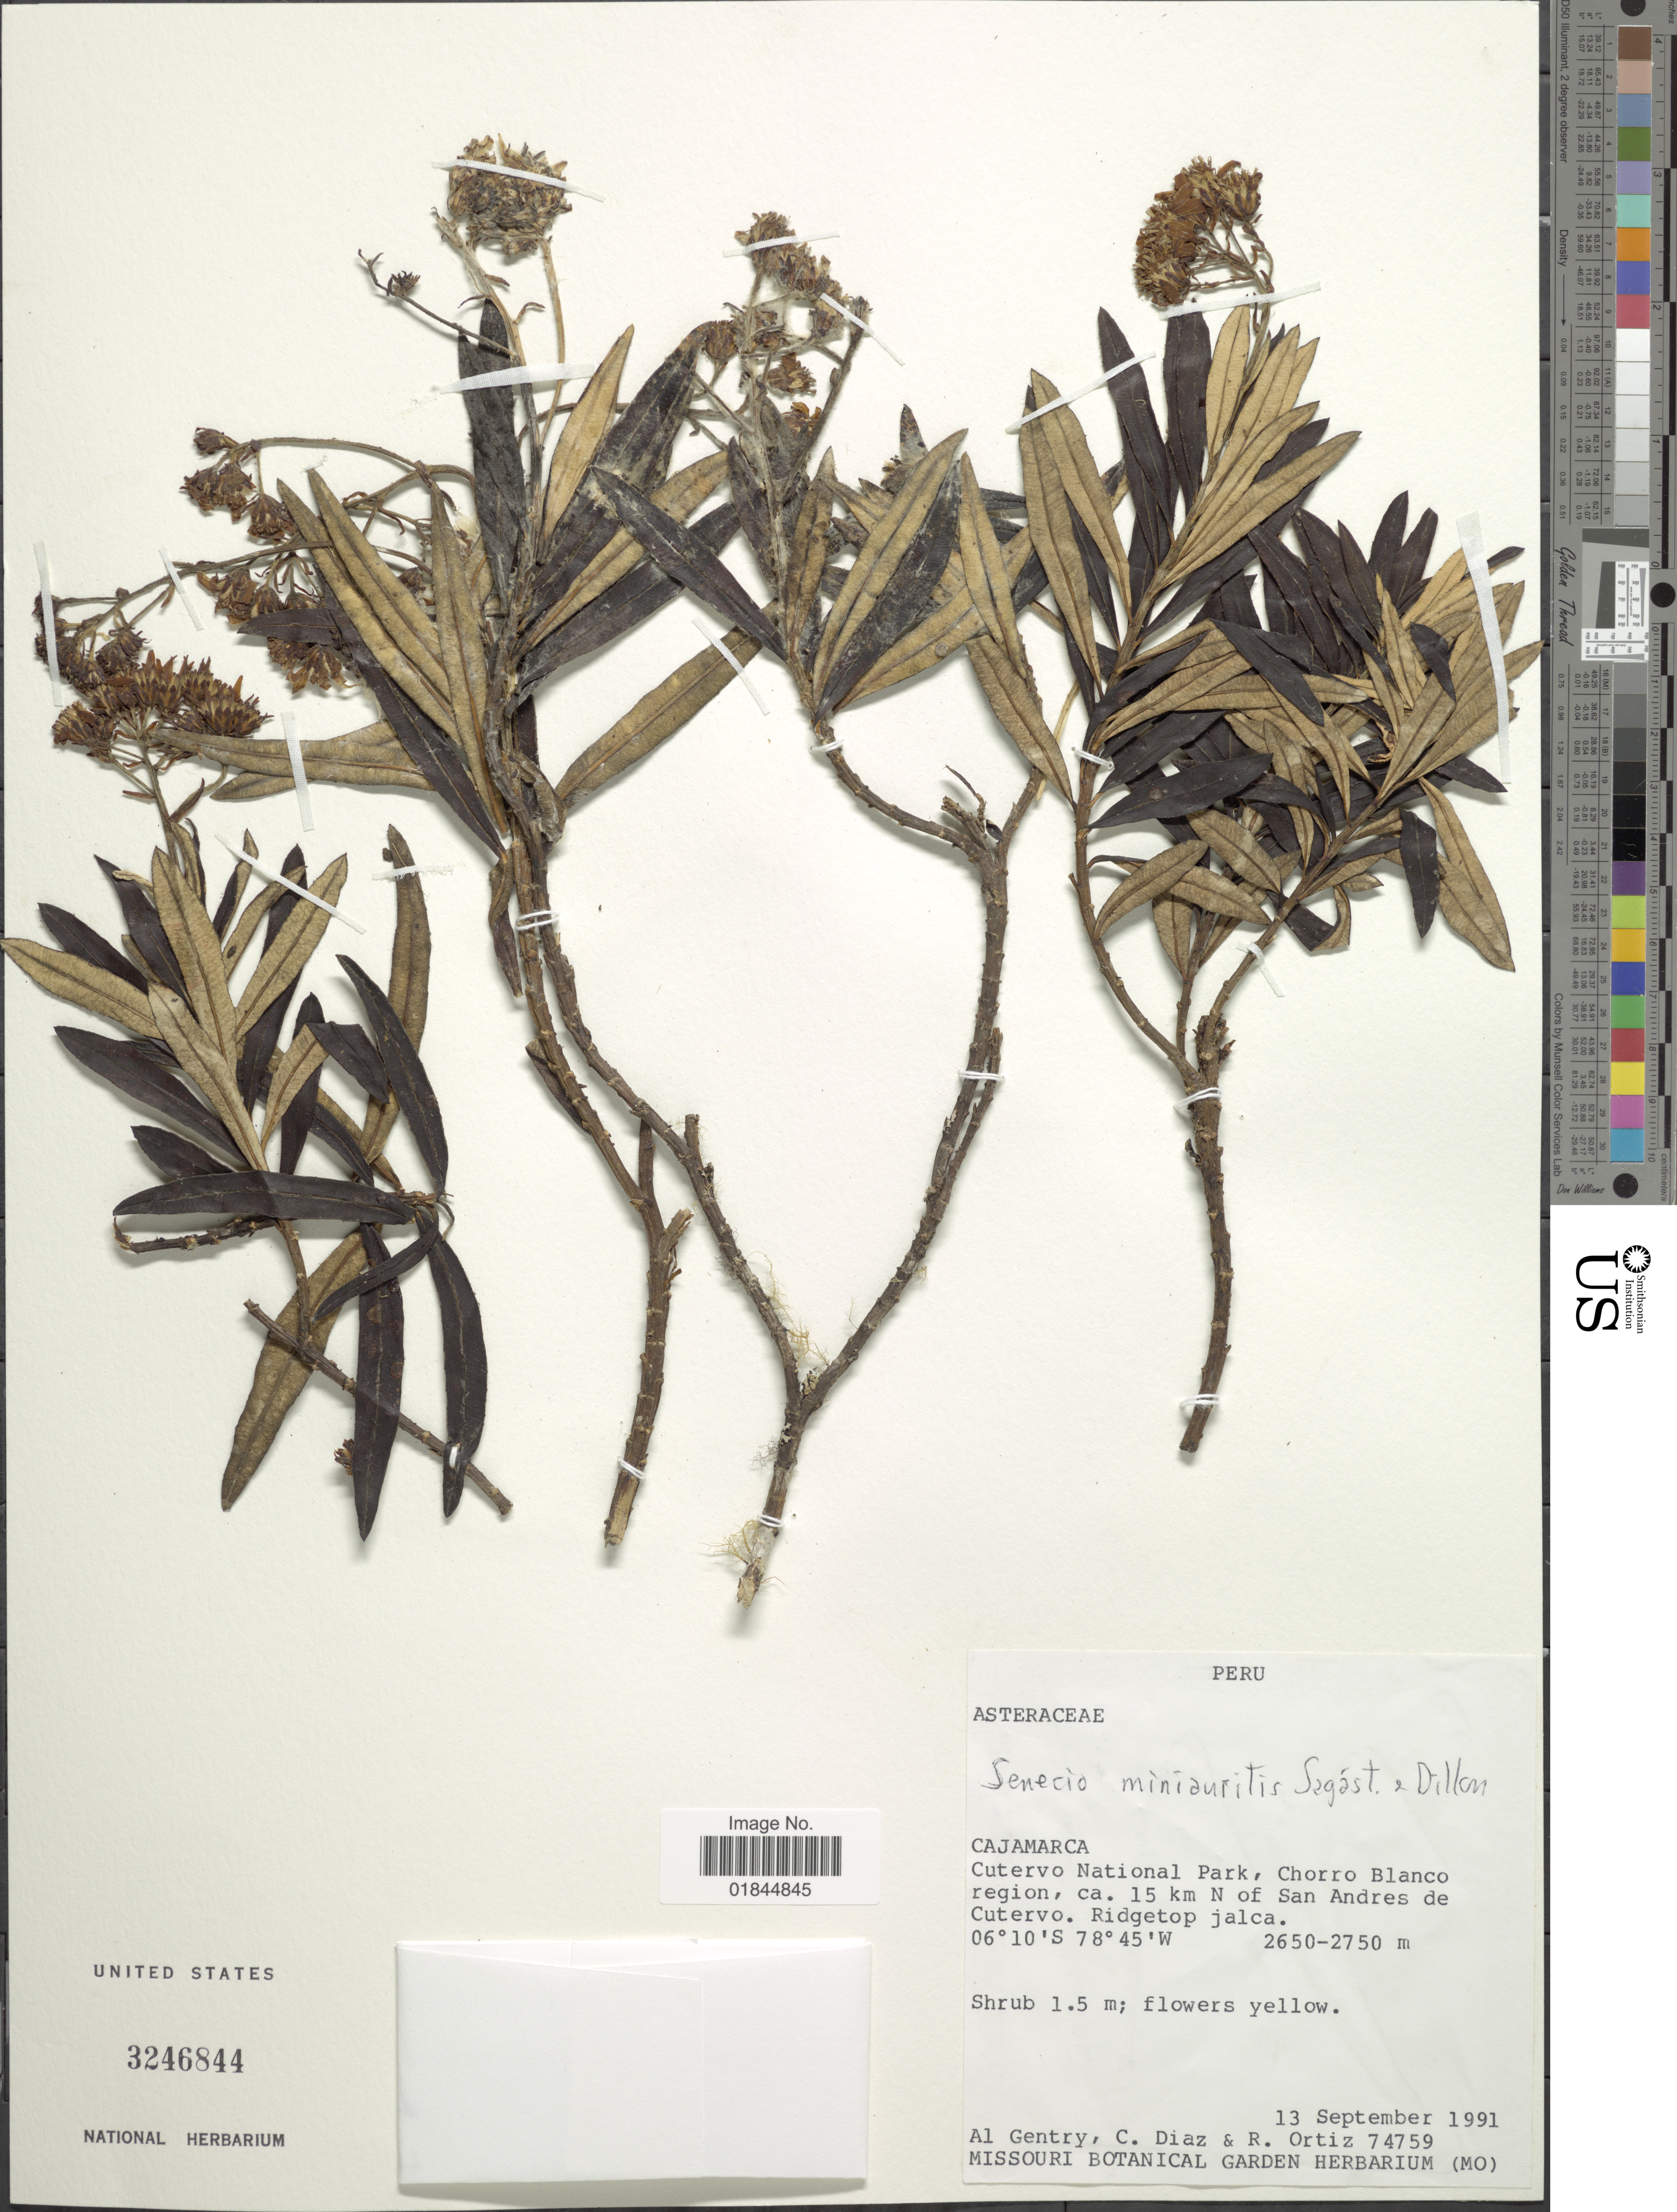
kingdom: Plantae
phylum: Tracheophyta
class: Magnoliopsida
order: Asterales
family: Asteraceae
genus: Pentacalia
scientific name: Pentacalia minaurita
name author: (Sagást. & M.O. Dillon) Cuatrec.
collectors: A. H. Gentry, C. Díaz & R. Ortíz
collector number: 74759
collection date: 1991-09-13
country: Peru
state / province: Cajamarca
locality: Cajamarca: Cutervo National Park, Chorro Blanco region, ca. 15 km N of San Andres de Cutervo.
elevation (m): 2650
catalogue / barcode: US 3246844